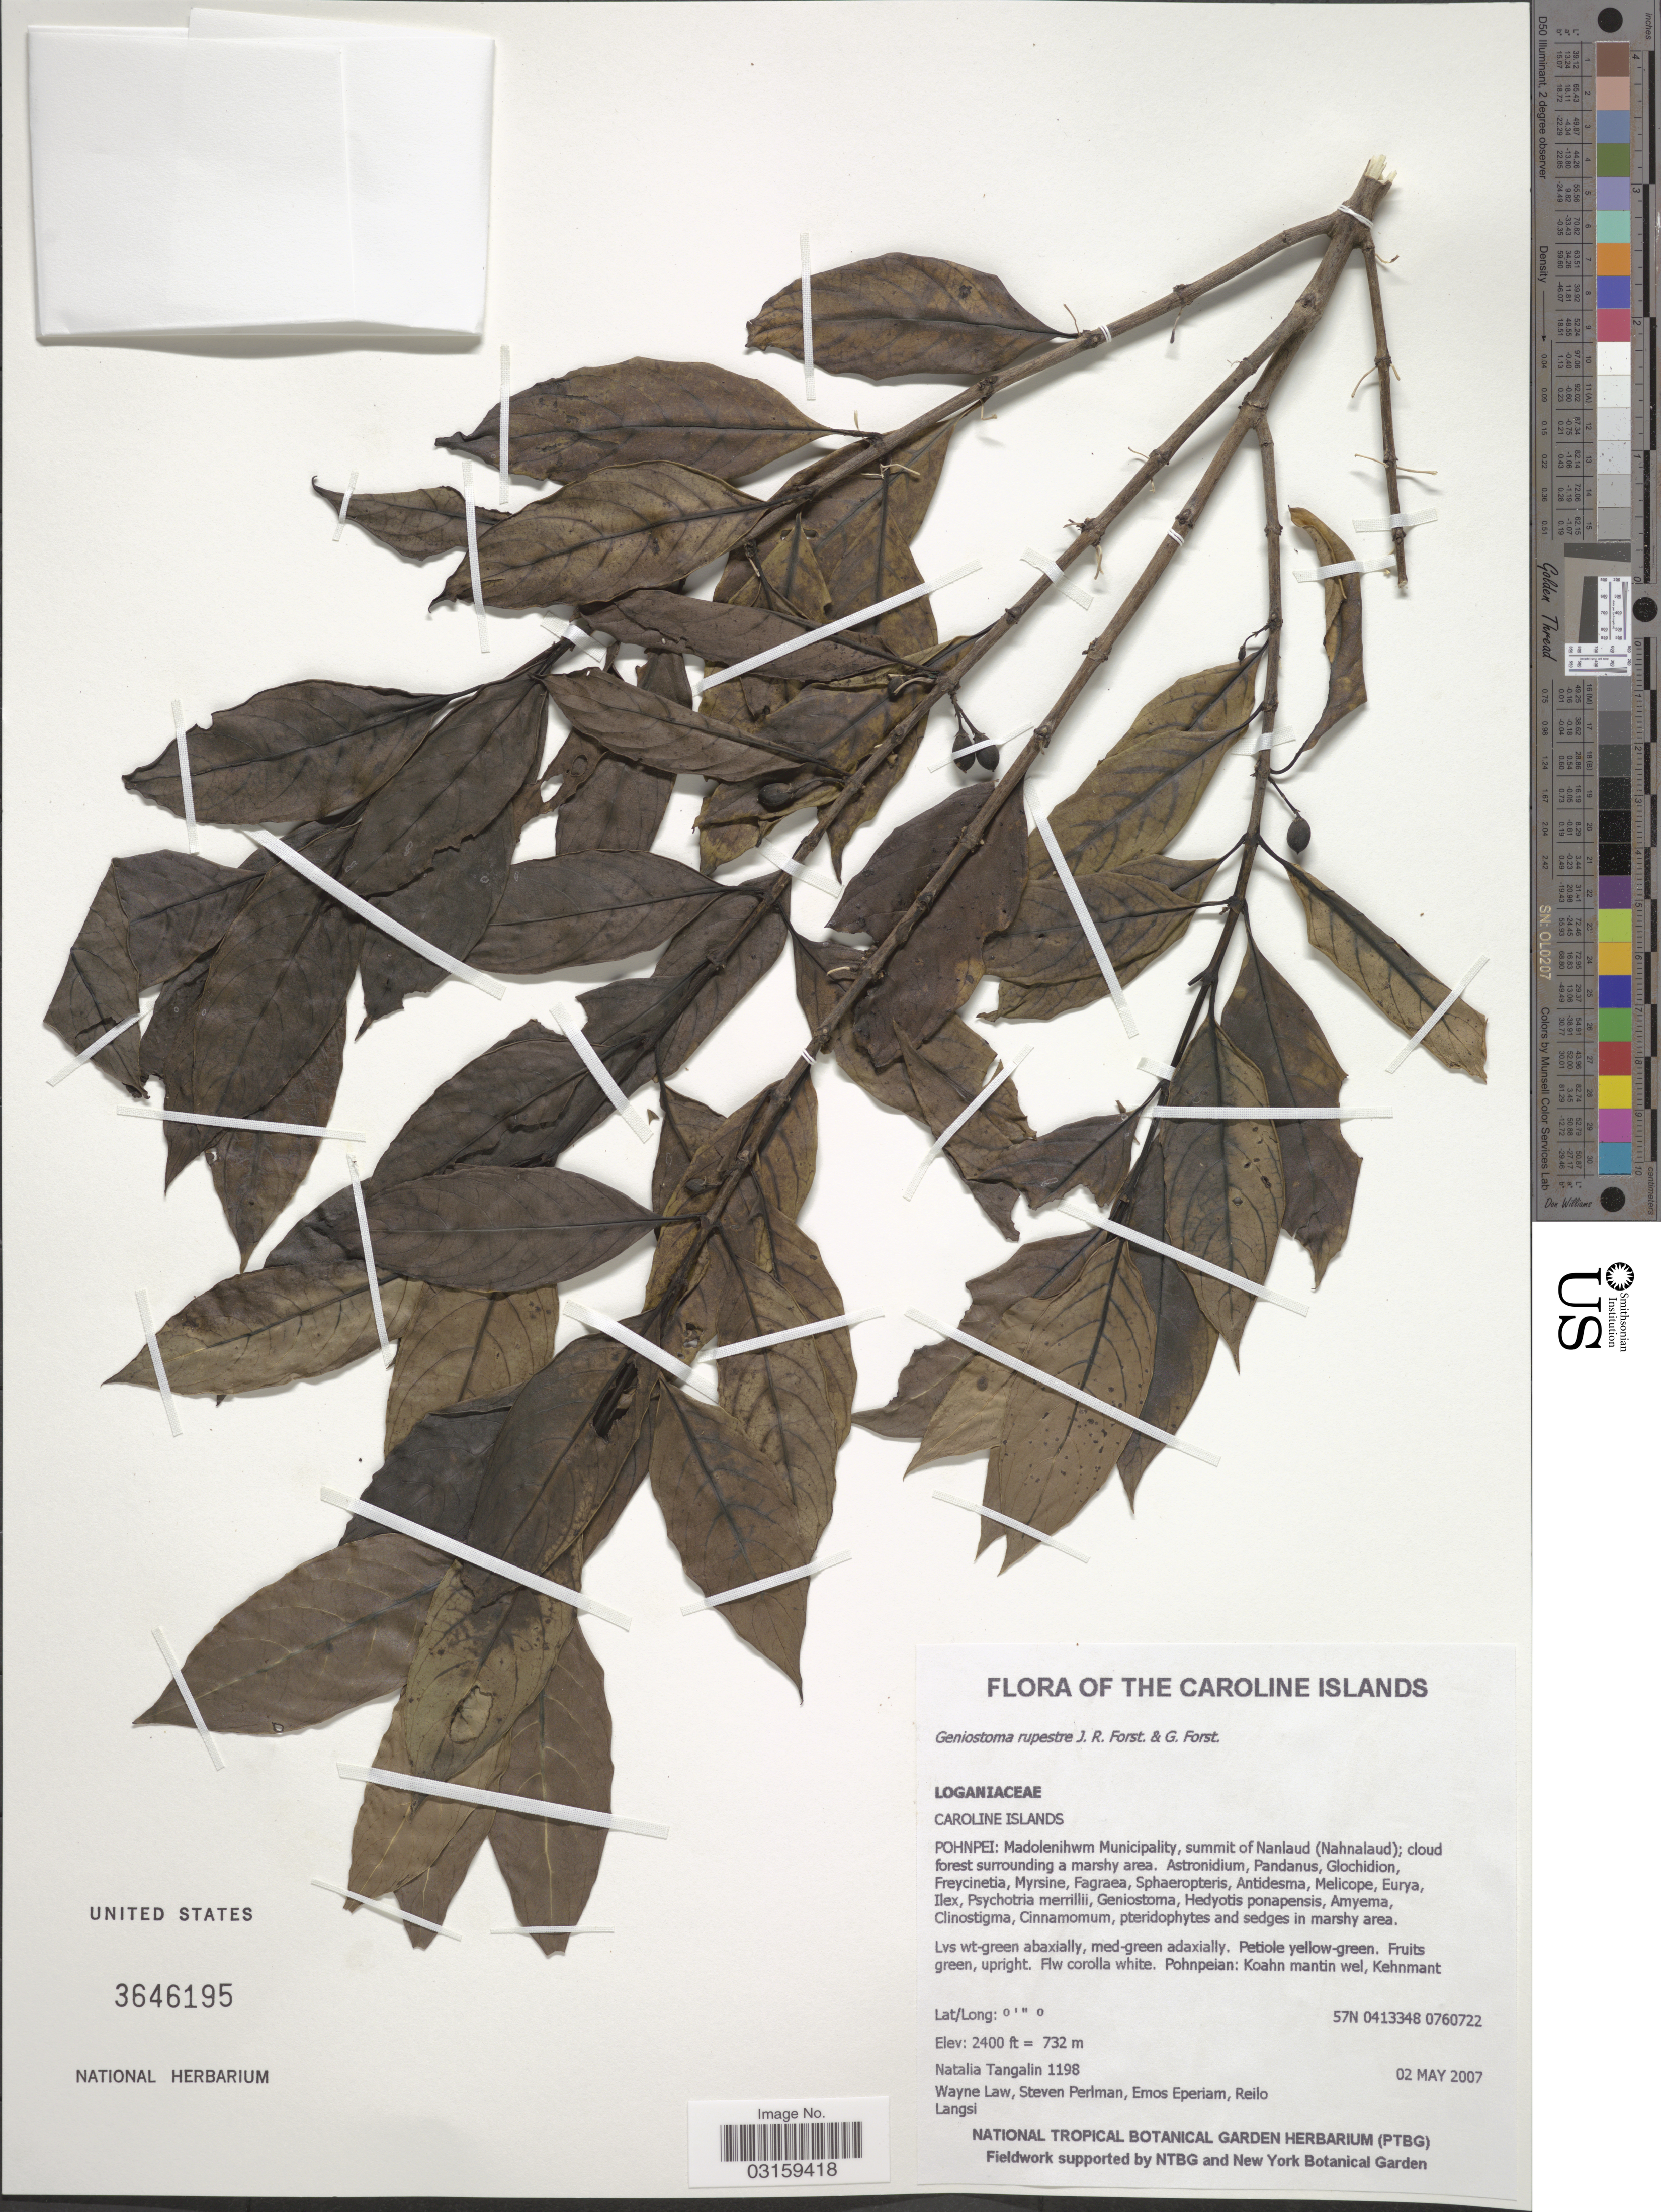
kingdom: Plantae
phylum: Tracheophyta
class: Magnoliopsida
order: Gentianales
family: Loganiaceae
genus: Geniostoma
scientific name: Geniostoma rupestre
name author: J.R. Forst. & G. Forst.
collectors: N. Tangalin, W. Law, S. Perlman, E. Eperiam & L. Reilo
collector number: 1198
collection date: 2007-05-02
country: Micronesia, Federated States of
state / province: Pohnpei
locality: The Caroline Islands. Madolenihwm Municipality, summit of Nanlaud (Nahnalaud).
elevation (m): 732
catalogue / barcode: US 3646195